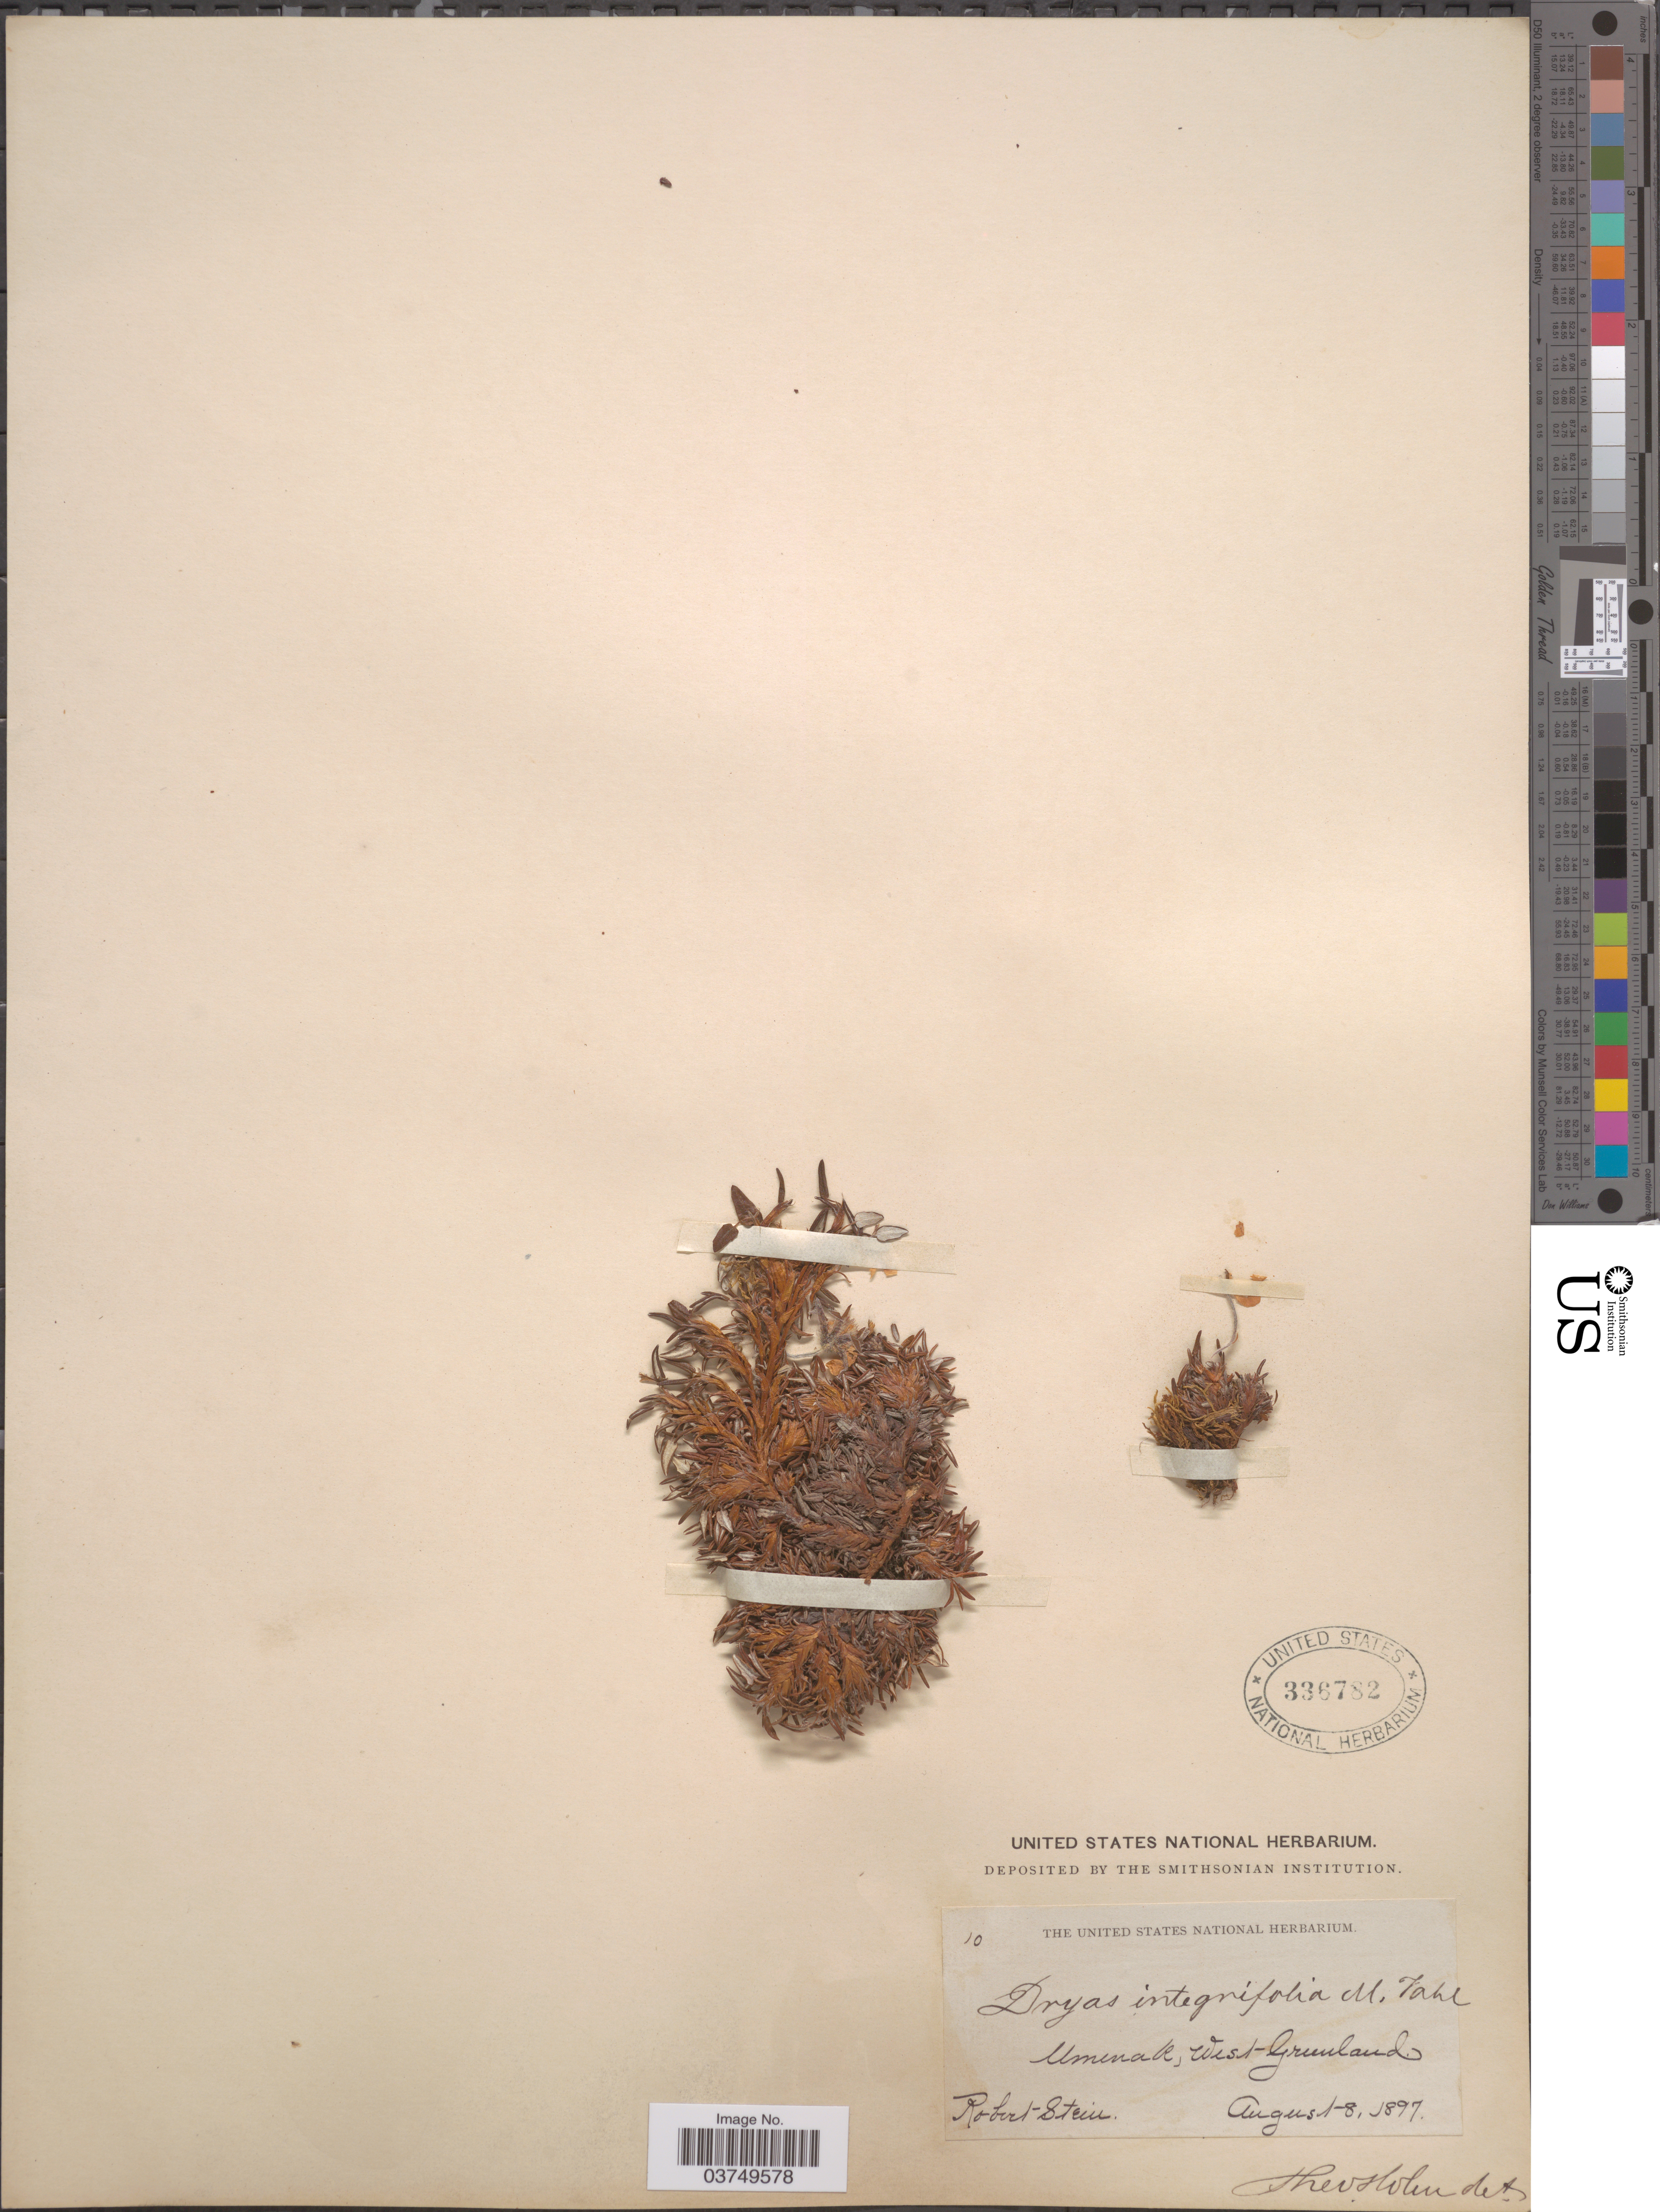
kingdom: Plantae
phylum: Tracheophyta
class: Magnoliopsida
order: Rosales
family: Rosaceae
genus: Dryas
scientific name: Dryas integrifolia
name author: Vahl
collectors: R. Stein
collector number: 10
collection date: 1897-08-08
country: Greenland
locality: Umenak, West-Greenland.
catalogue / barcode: US 336782